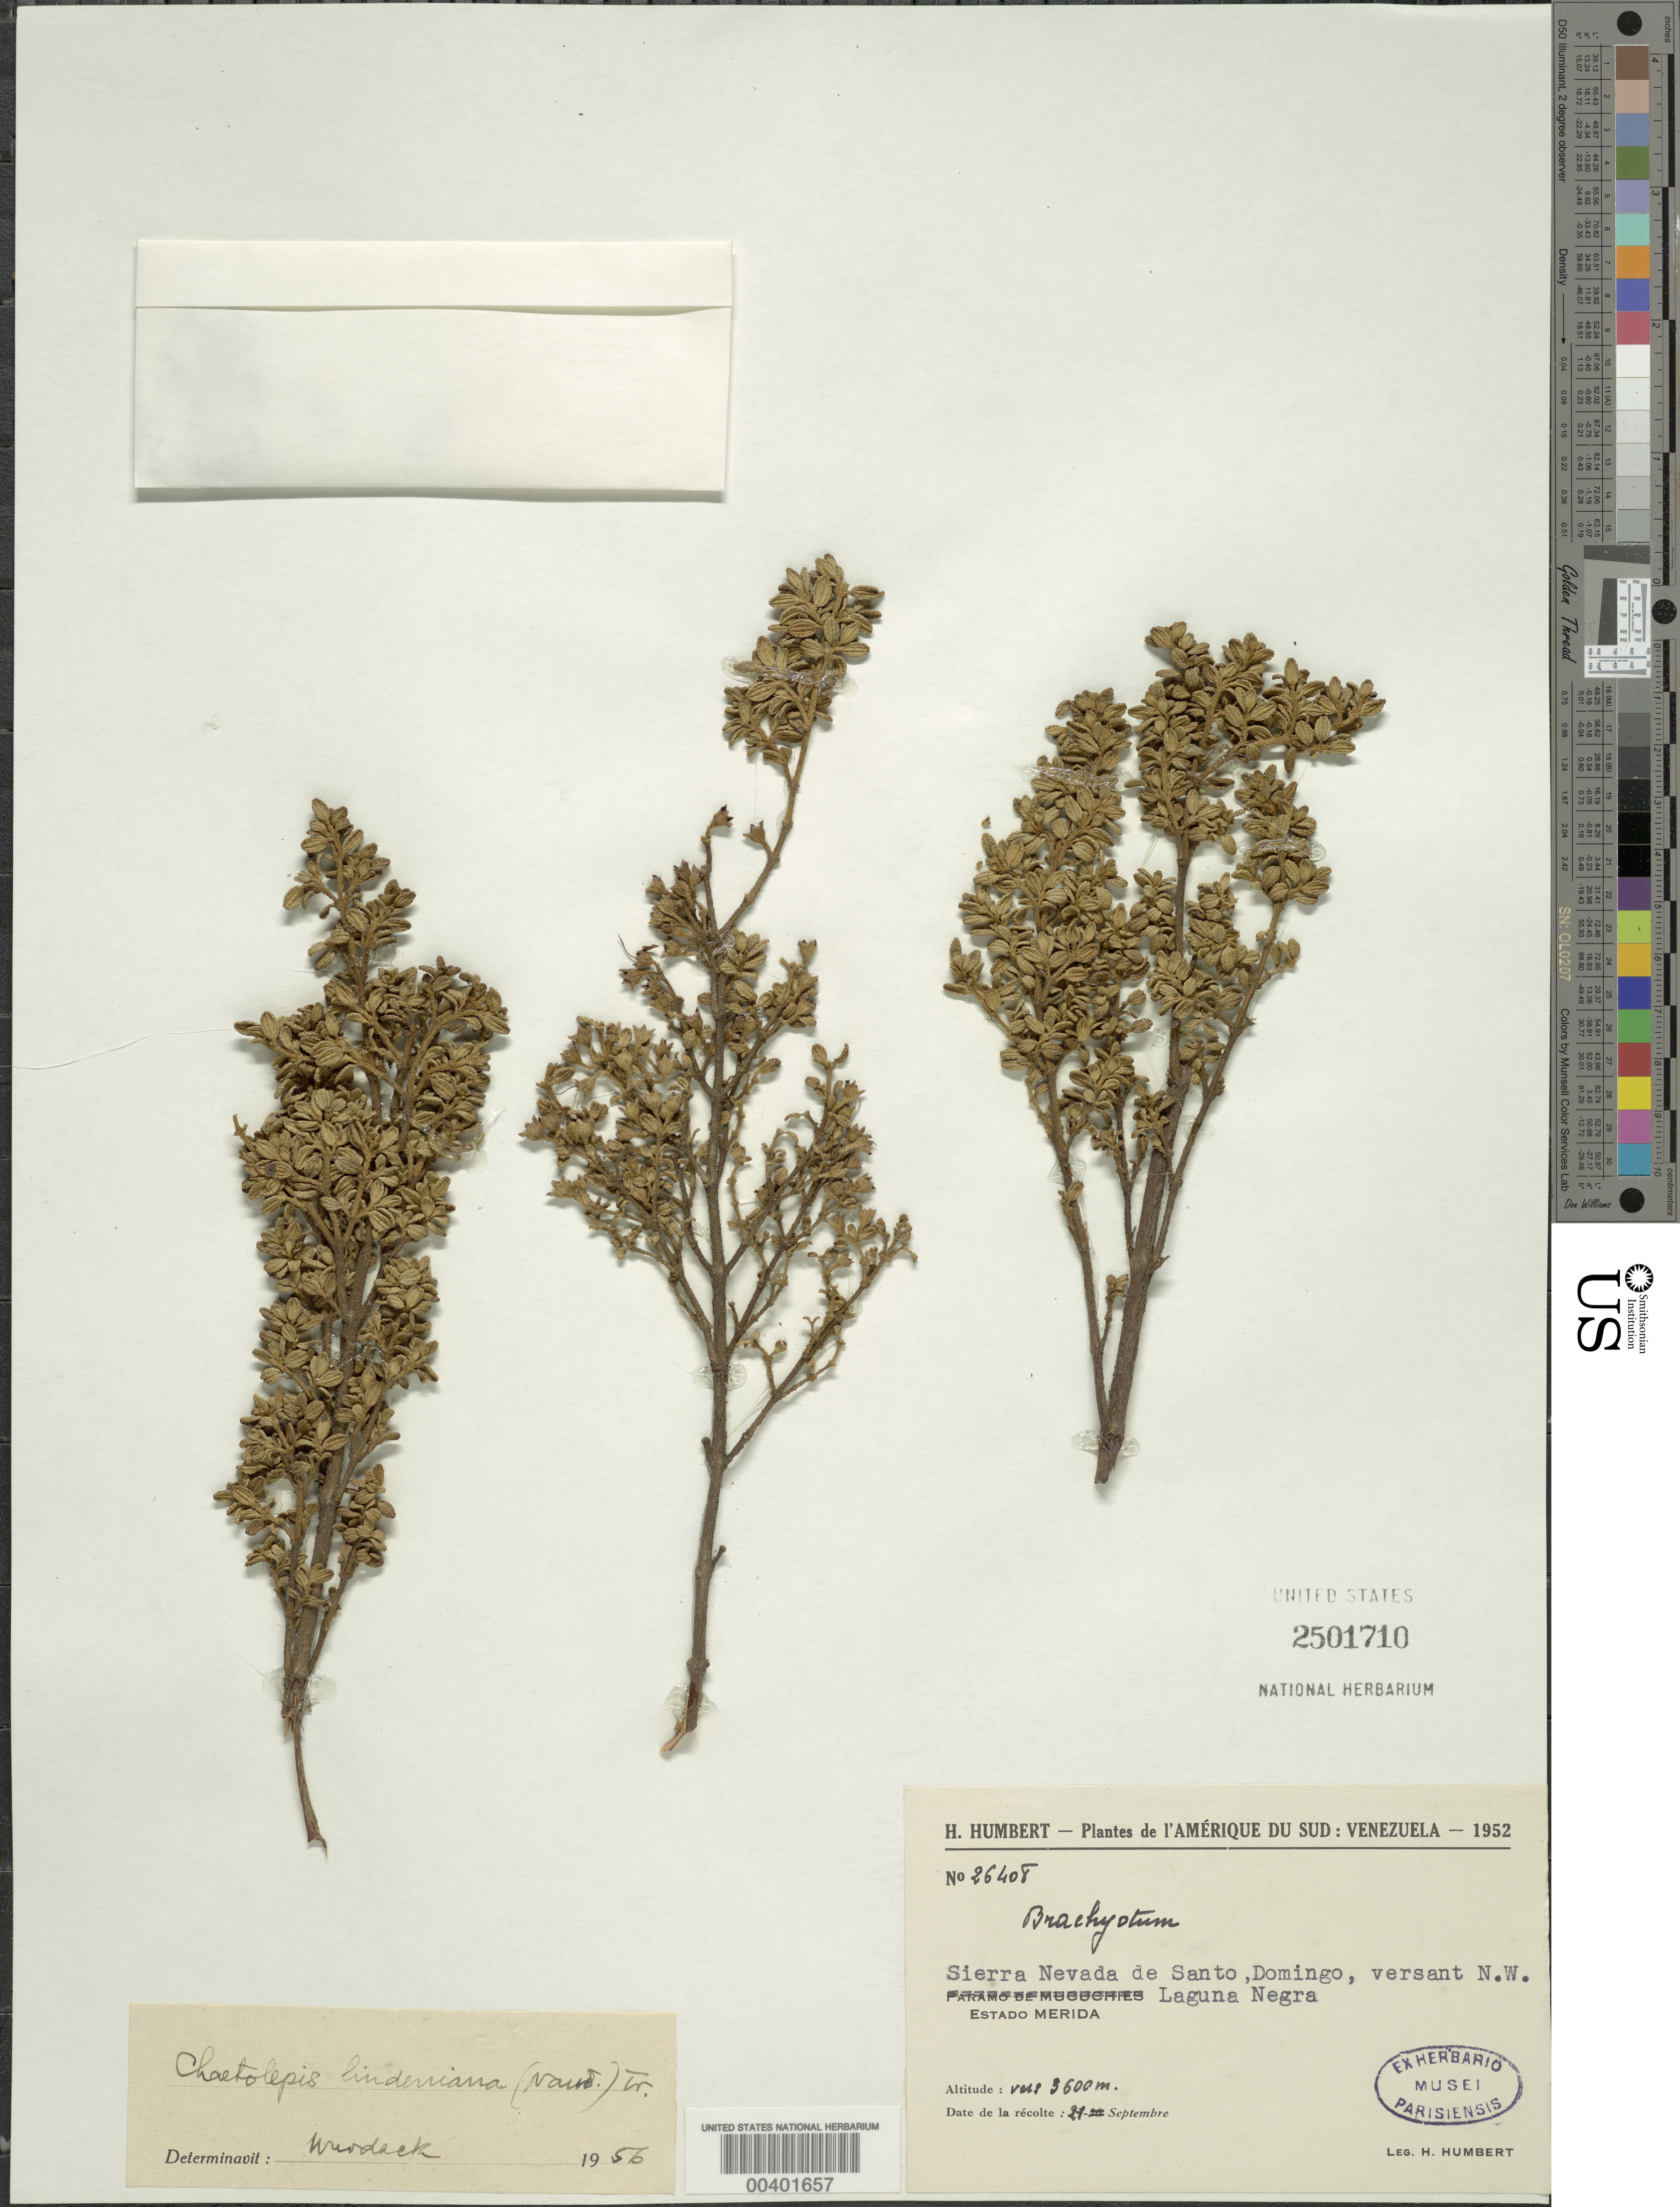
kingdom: Plantae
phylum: Tracheophyta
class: Magnoliopsida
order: Myrtales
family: Melastomataceae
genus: Chaetolepis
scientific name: Chaetolepis lindeniana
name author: (Naudin) Triana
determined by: Wurdack, John J., (US), US (UNITED STATES)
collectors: H. Humbert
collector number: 26408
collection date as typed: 29 Sep 1952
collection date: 1952-09-29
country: Venezuela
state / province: Mérida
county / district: Rangel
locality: Laguna Negra. Sierra Nevada de Santo Domingo, versant N.W. Negra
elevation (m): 3600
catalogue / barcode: US 2501710